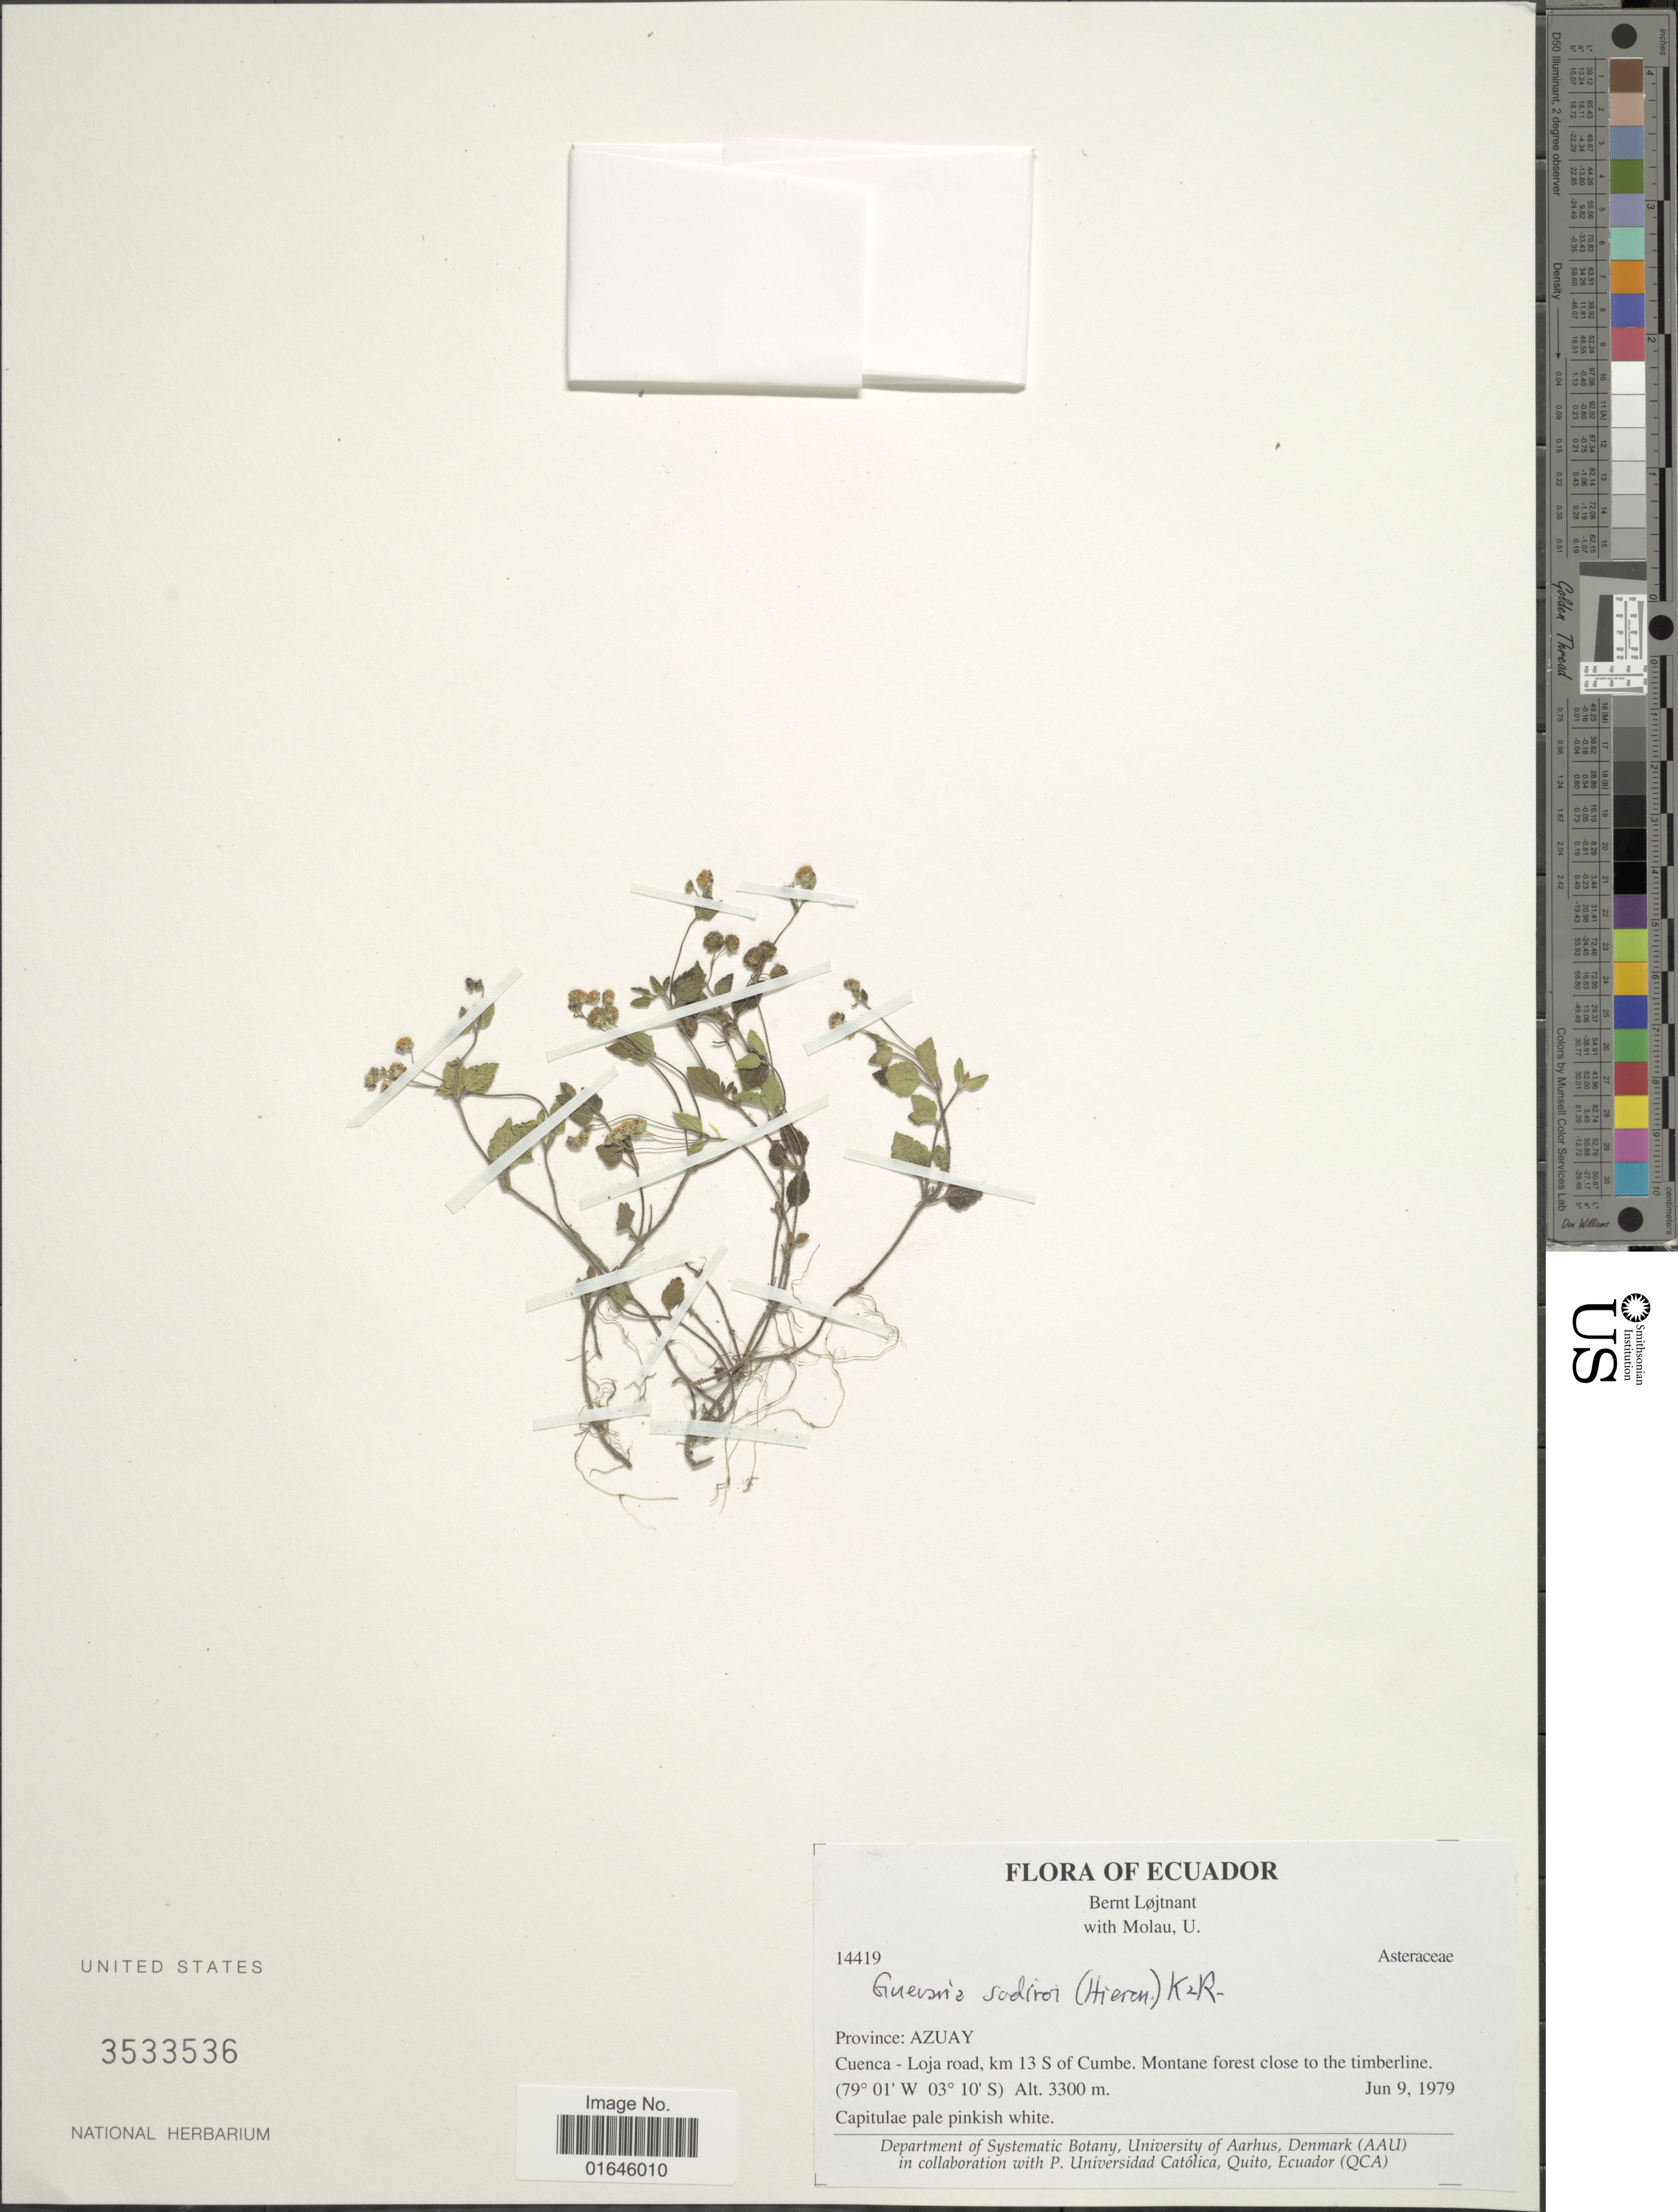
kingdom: Plantae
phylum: Tracheophyta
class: Magnoliopsida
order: Asterales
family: Asteraceae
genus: Guevaria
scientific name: Guevaria sodiroi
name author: (Hieron. in Sodiro) R.M. King & H. Rob.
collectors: B. Löjtnant & U. Molau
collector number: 14419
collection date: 1979-05-09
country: Ecuador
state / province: Azuay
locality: Cuenca-Loja road, km 13 S of Cumbe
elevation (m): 1006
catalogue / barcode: US 3533536